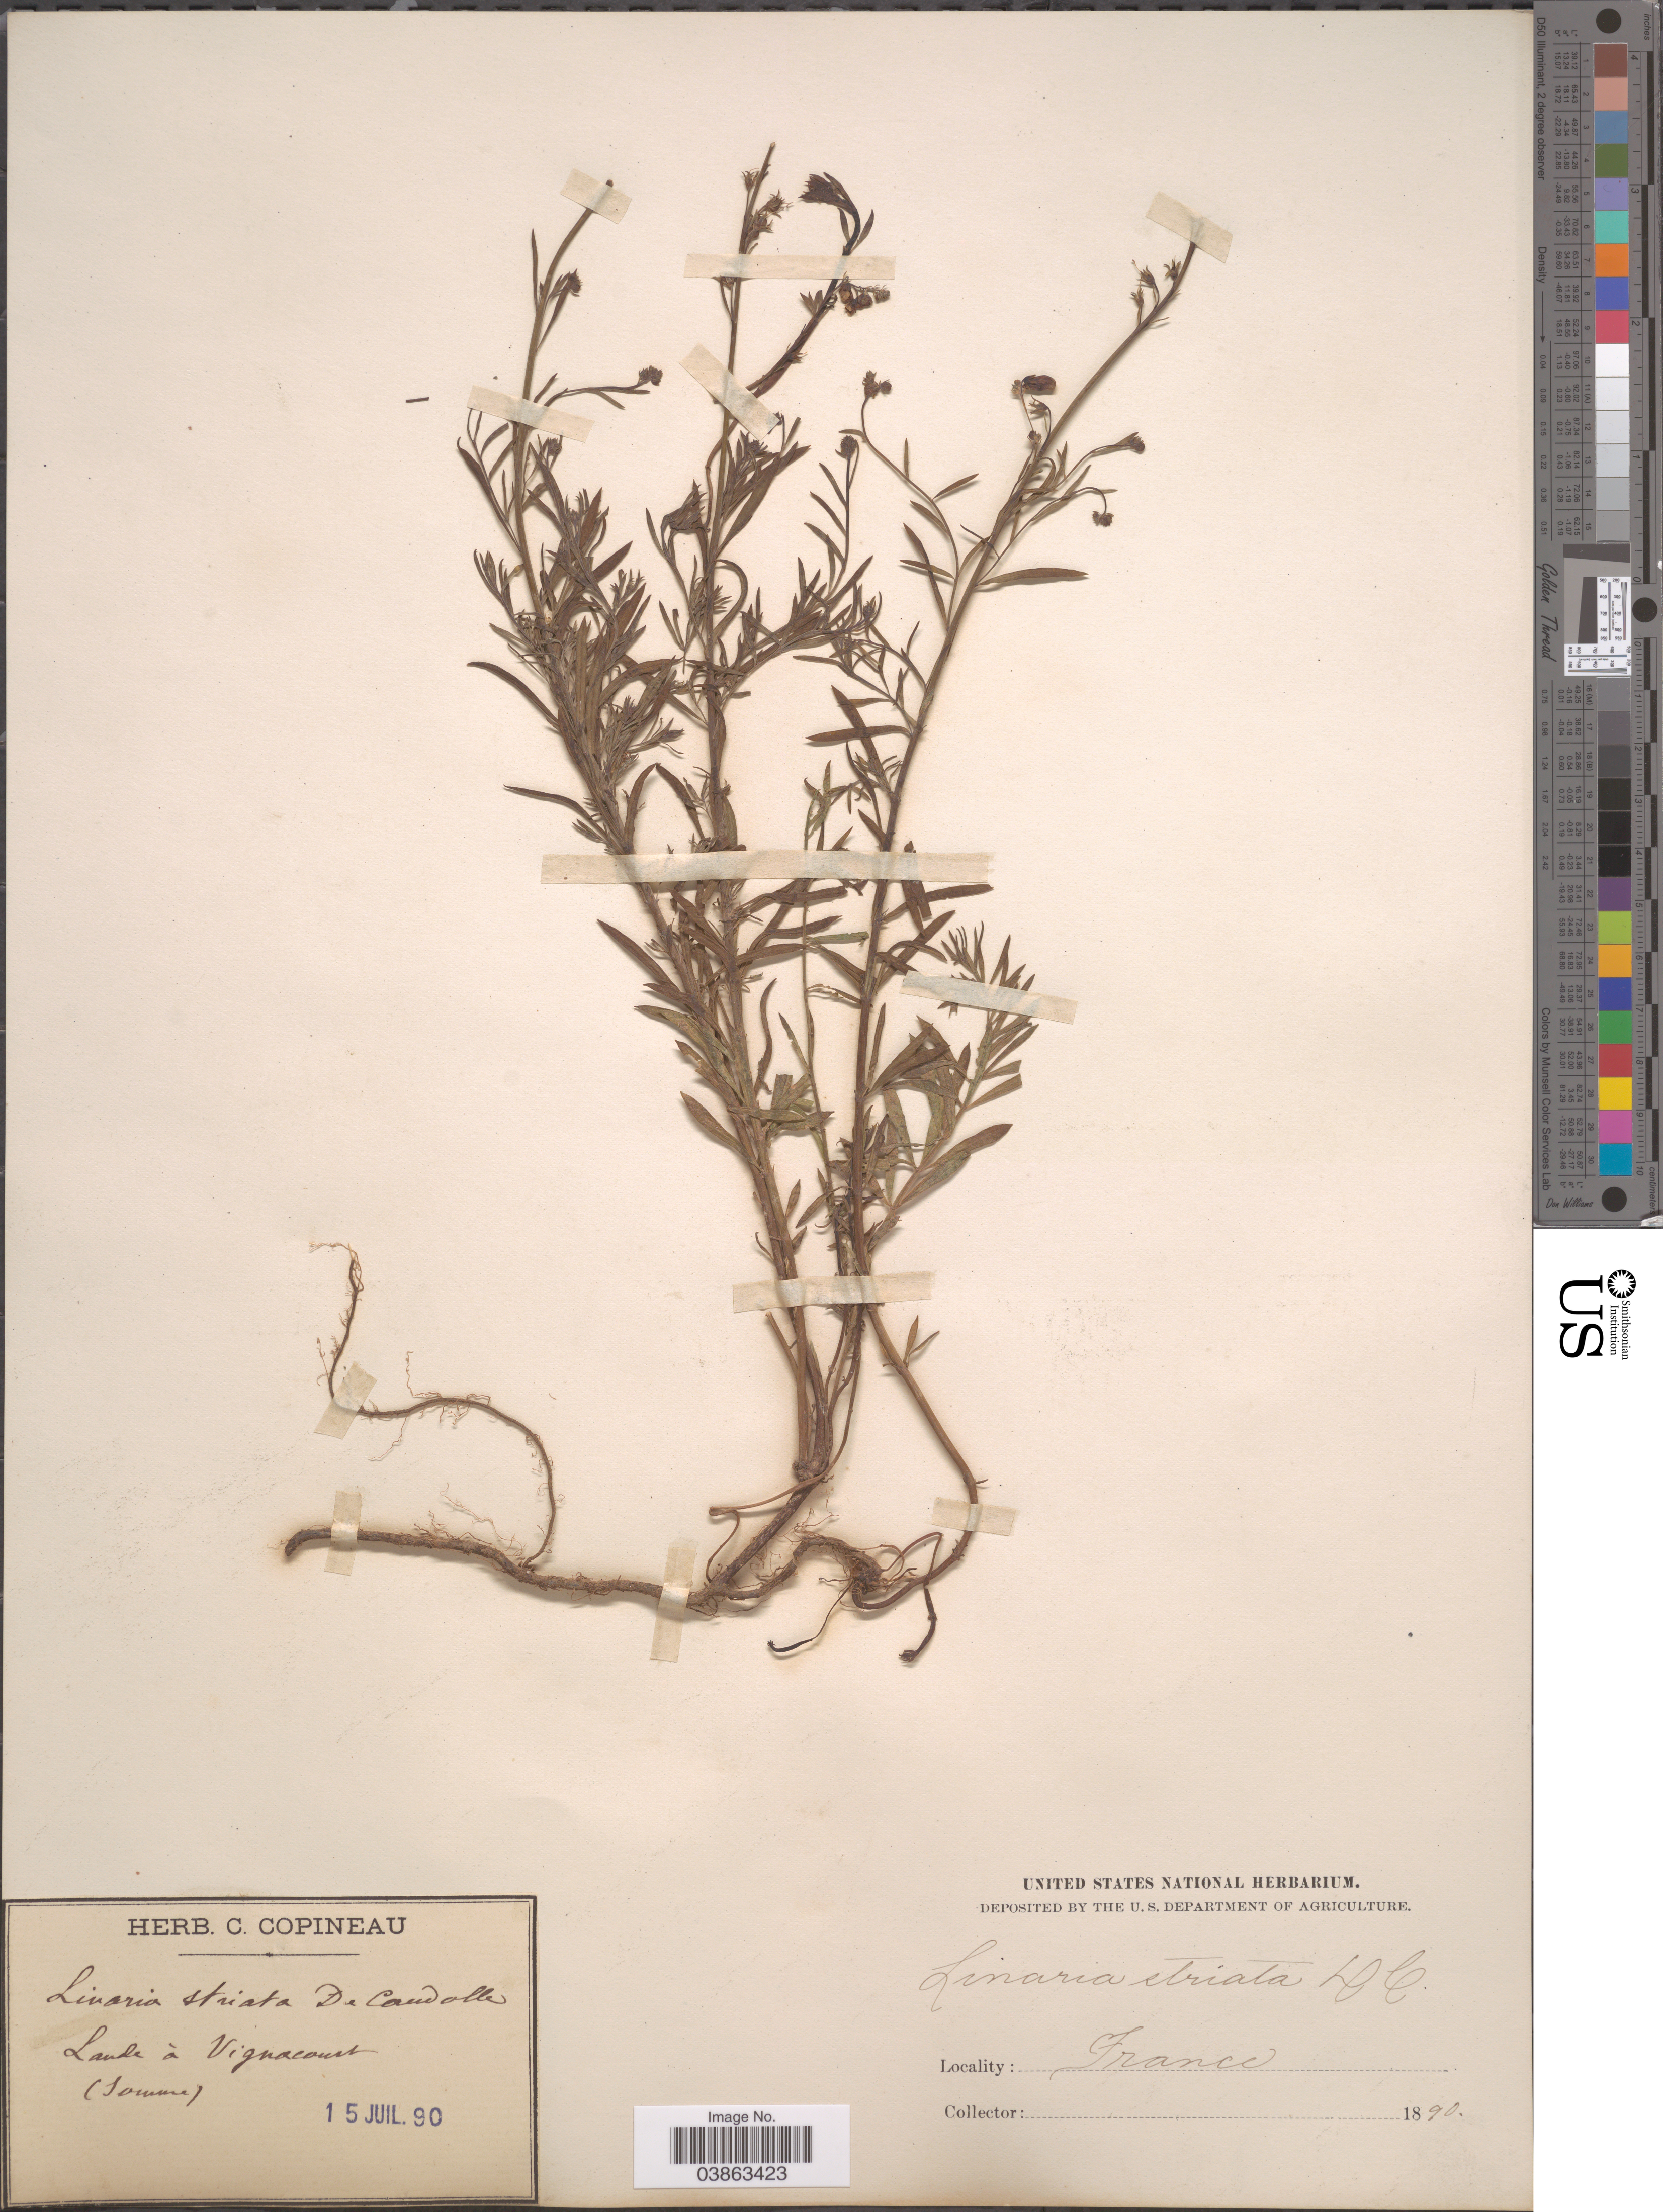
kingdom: Plantae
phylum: Tracheophyta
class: Magnoliopsida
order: Lamiales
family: Plantaginaceae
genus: Linaria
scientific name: Linaria striata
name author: (Lam.) DC.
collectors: ex herb. C. Copineau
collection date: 1890-07-15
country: France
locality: Lande à Vignacourt (Somme).